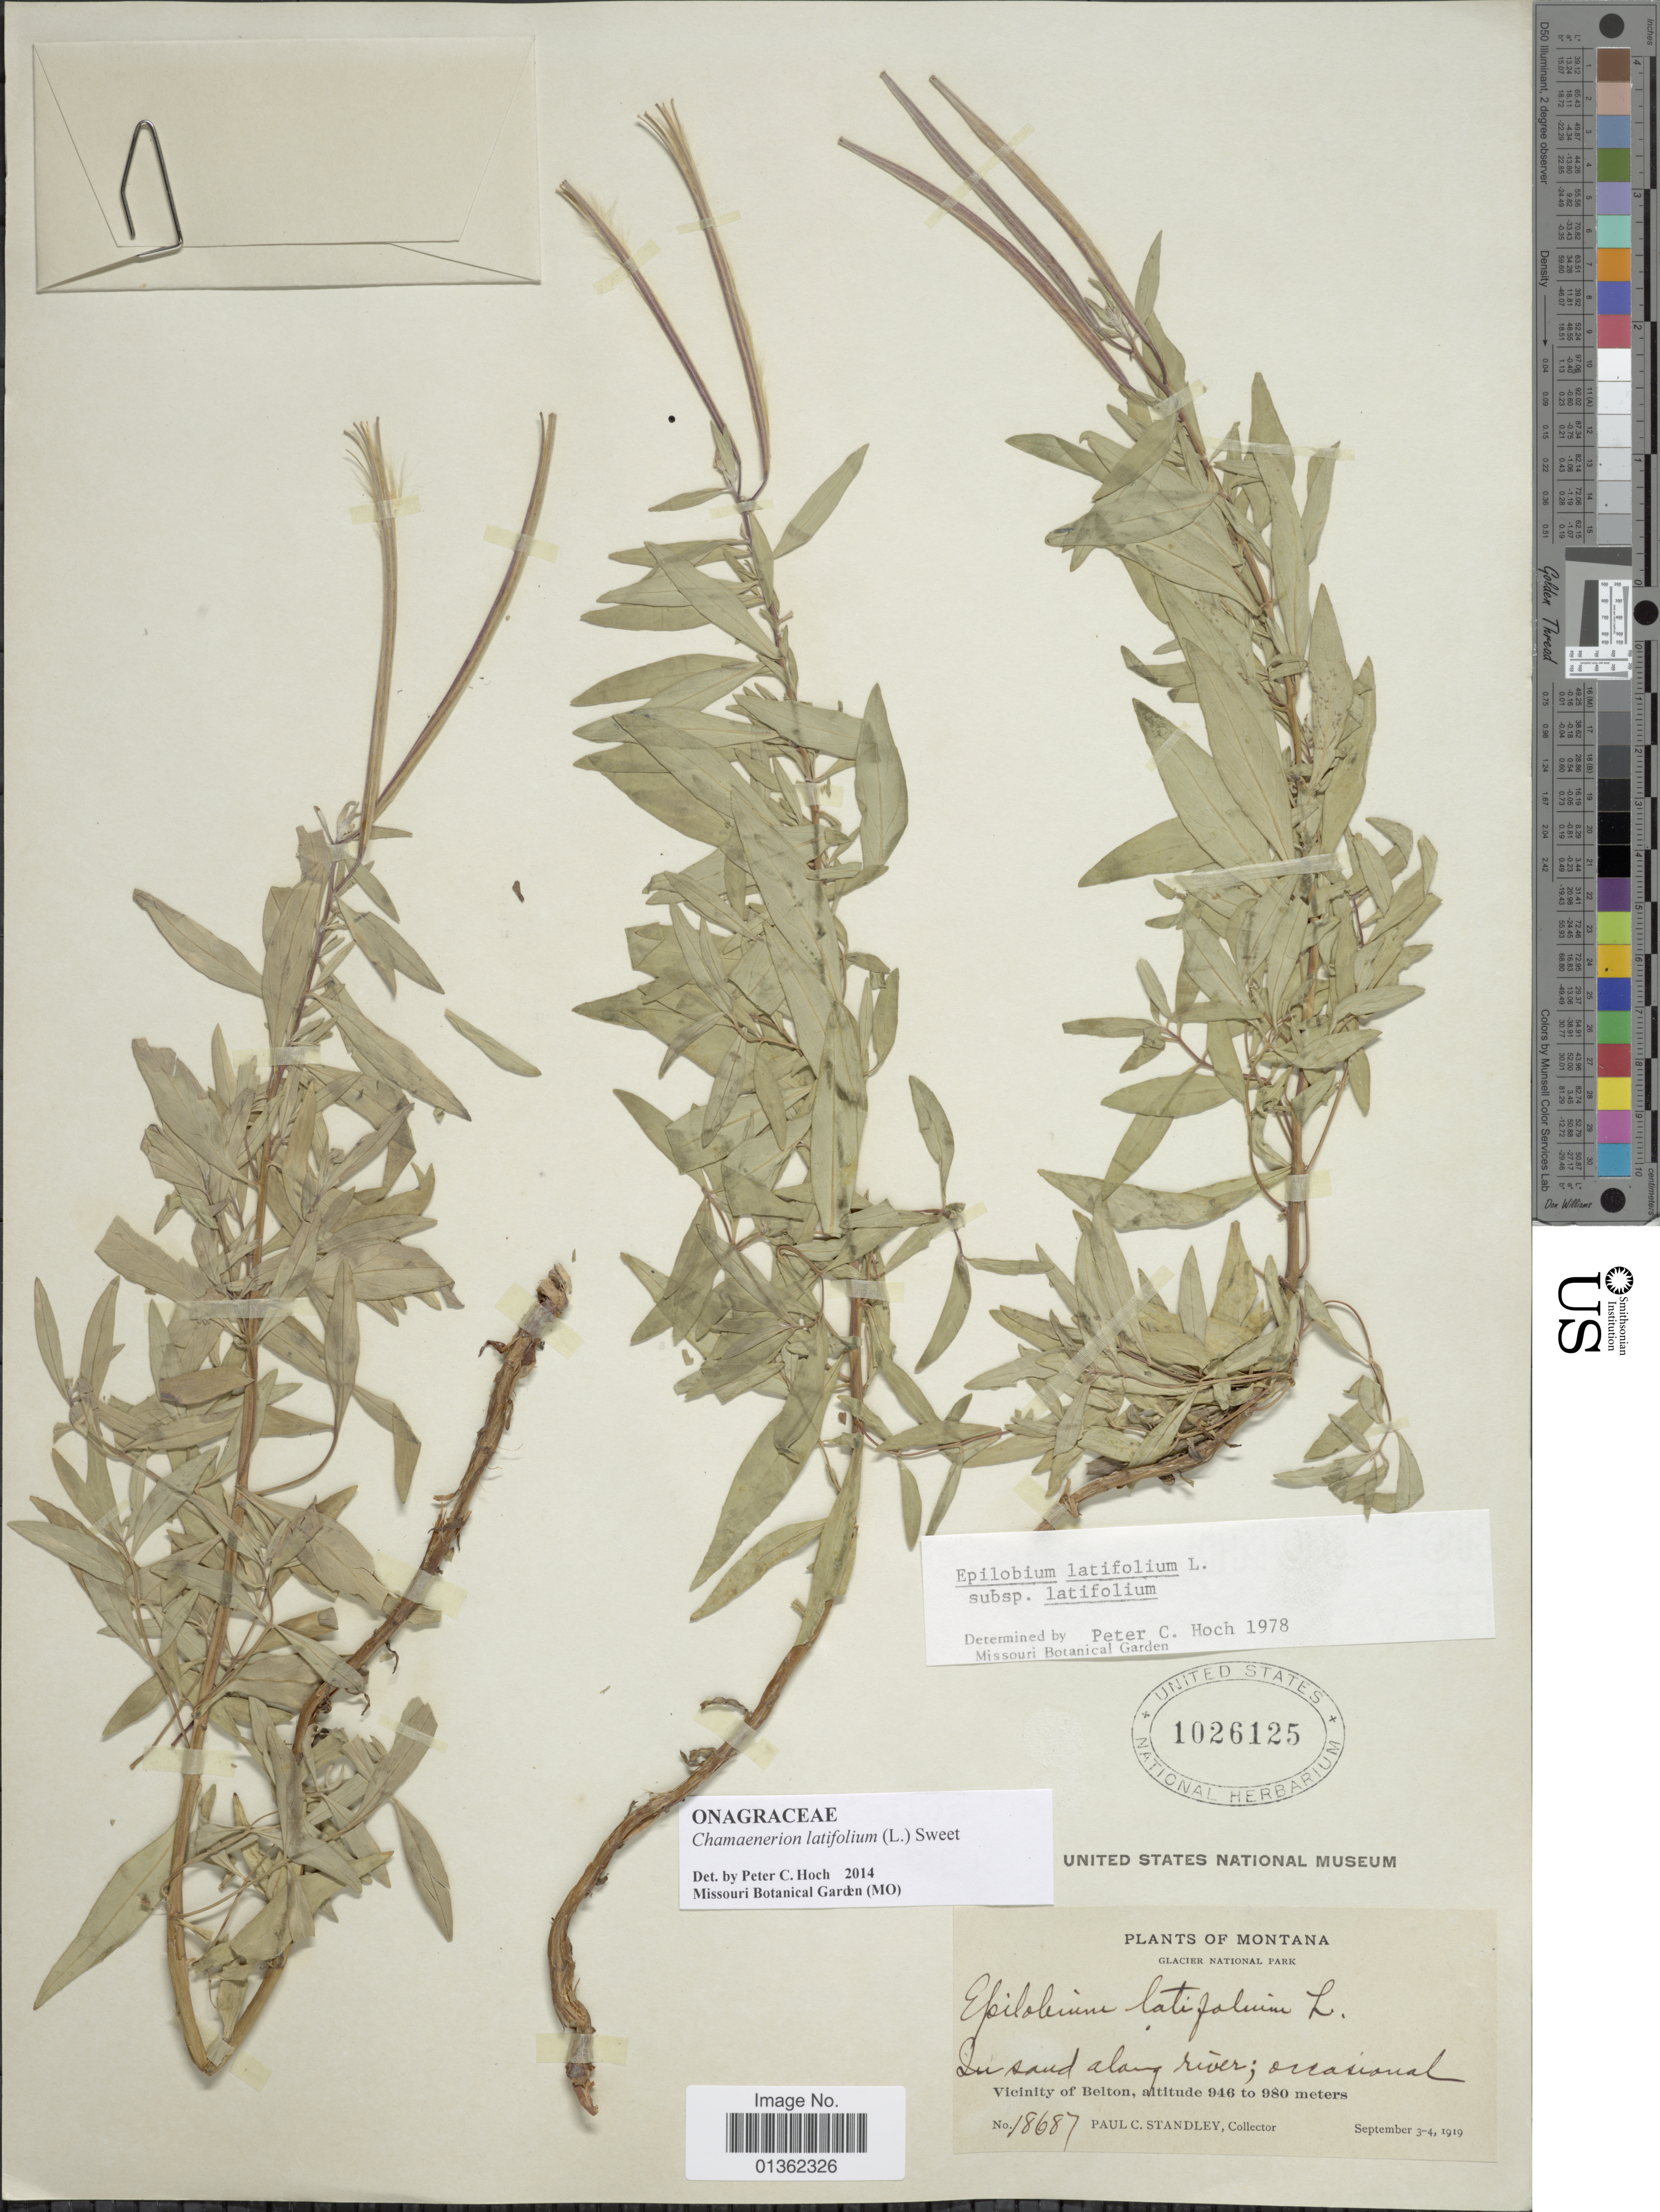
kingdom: Plantae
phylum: Tracheophyta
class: Magnoliopsida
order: Myrtales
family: Onagraceae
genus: Chamaenerion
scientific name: Chamaenerion latifolium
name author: (L.) Th. Fr. & Lange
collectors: P. C. Standley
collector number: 18687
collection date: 1919-09-03/1919-09-04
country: United States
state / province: Montana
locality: Glacier National Park. Vicinity of Belton.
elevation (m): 946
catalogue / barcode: US 1026125